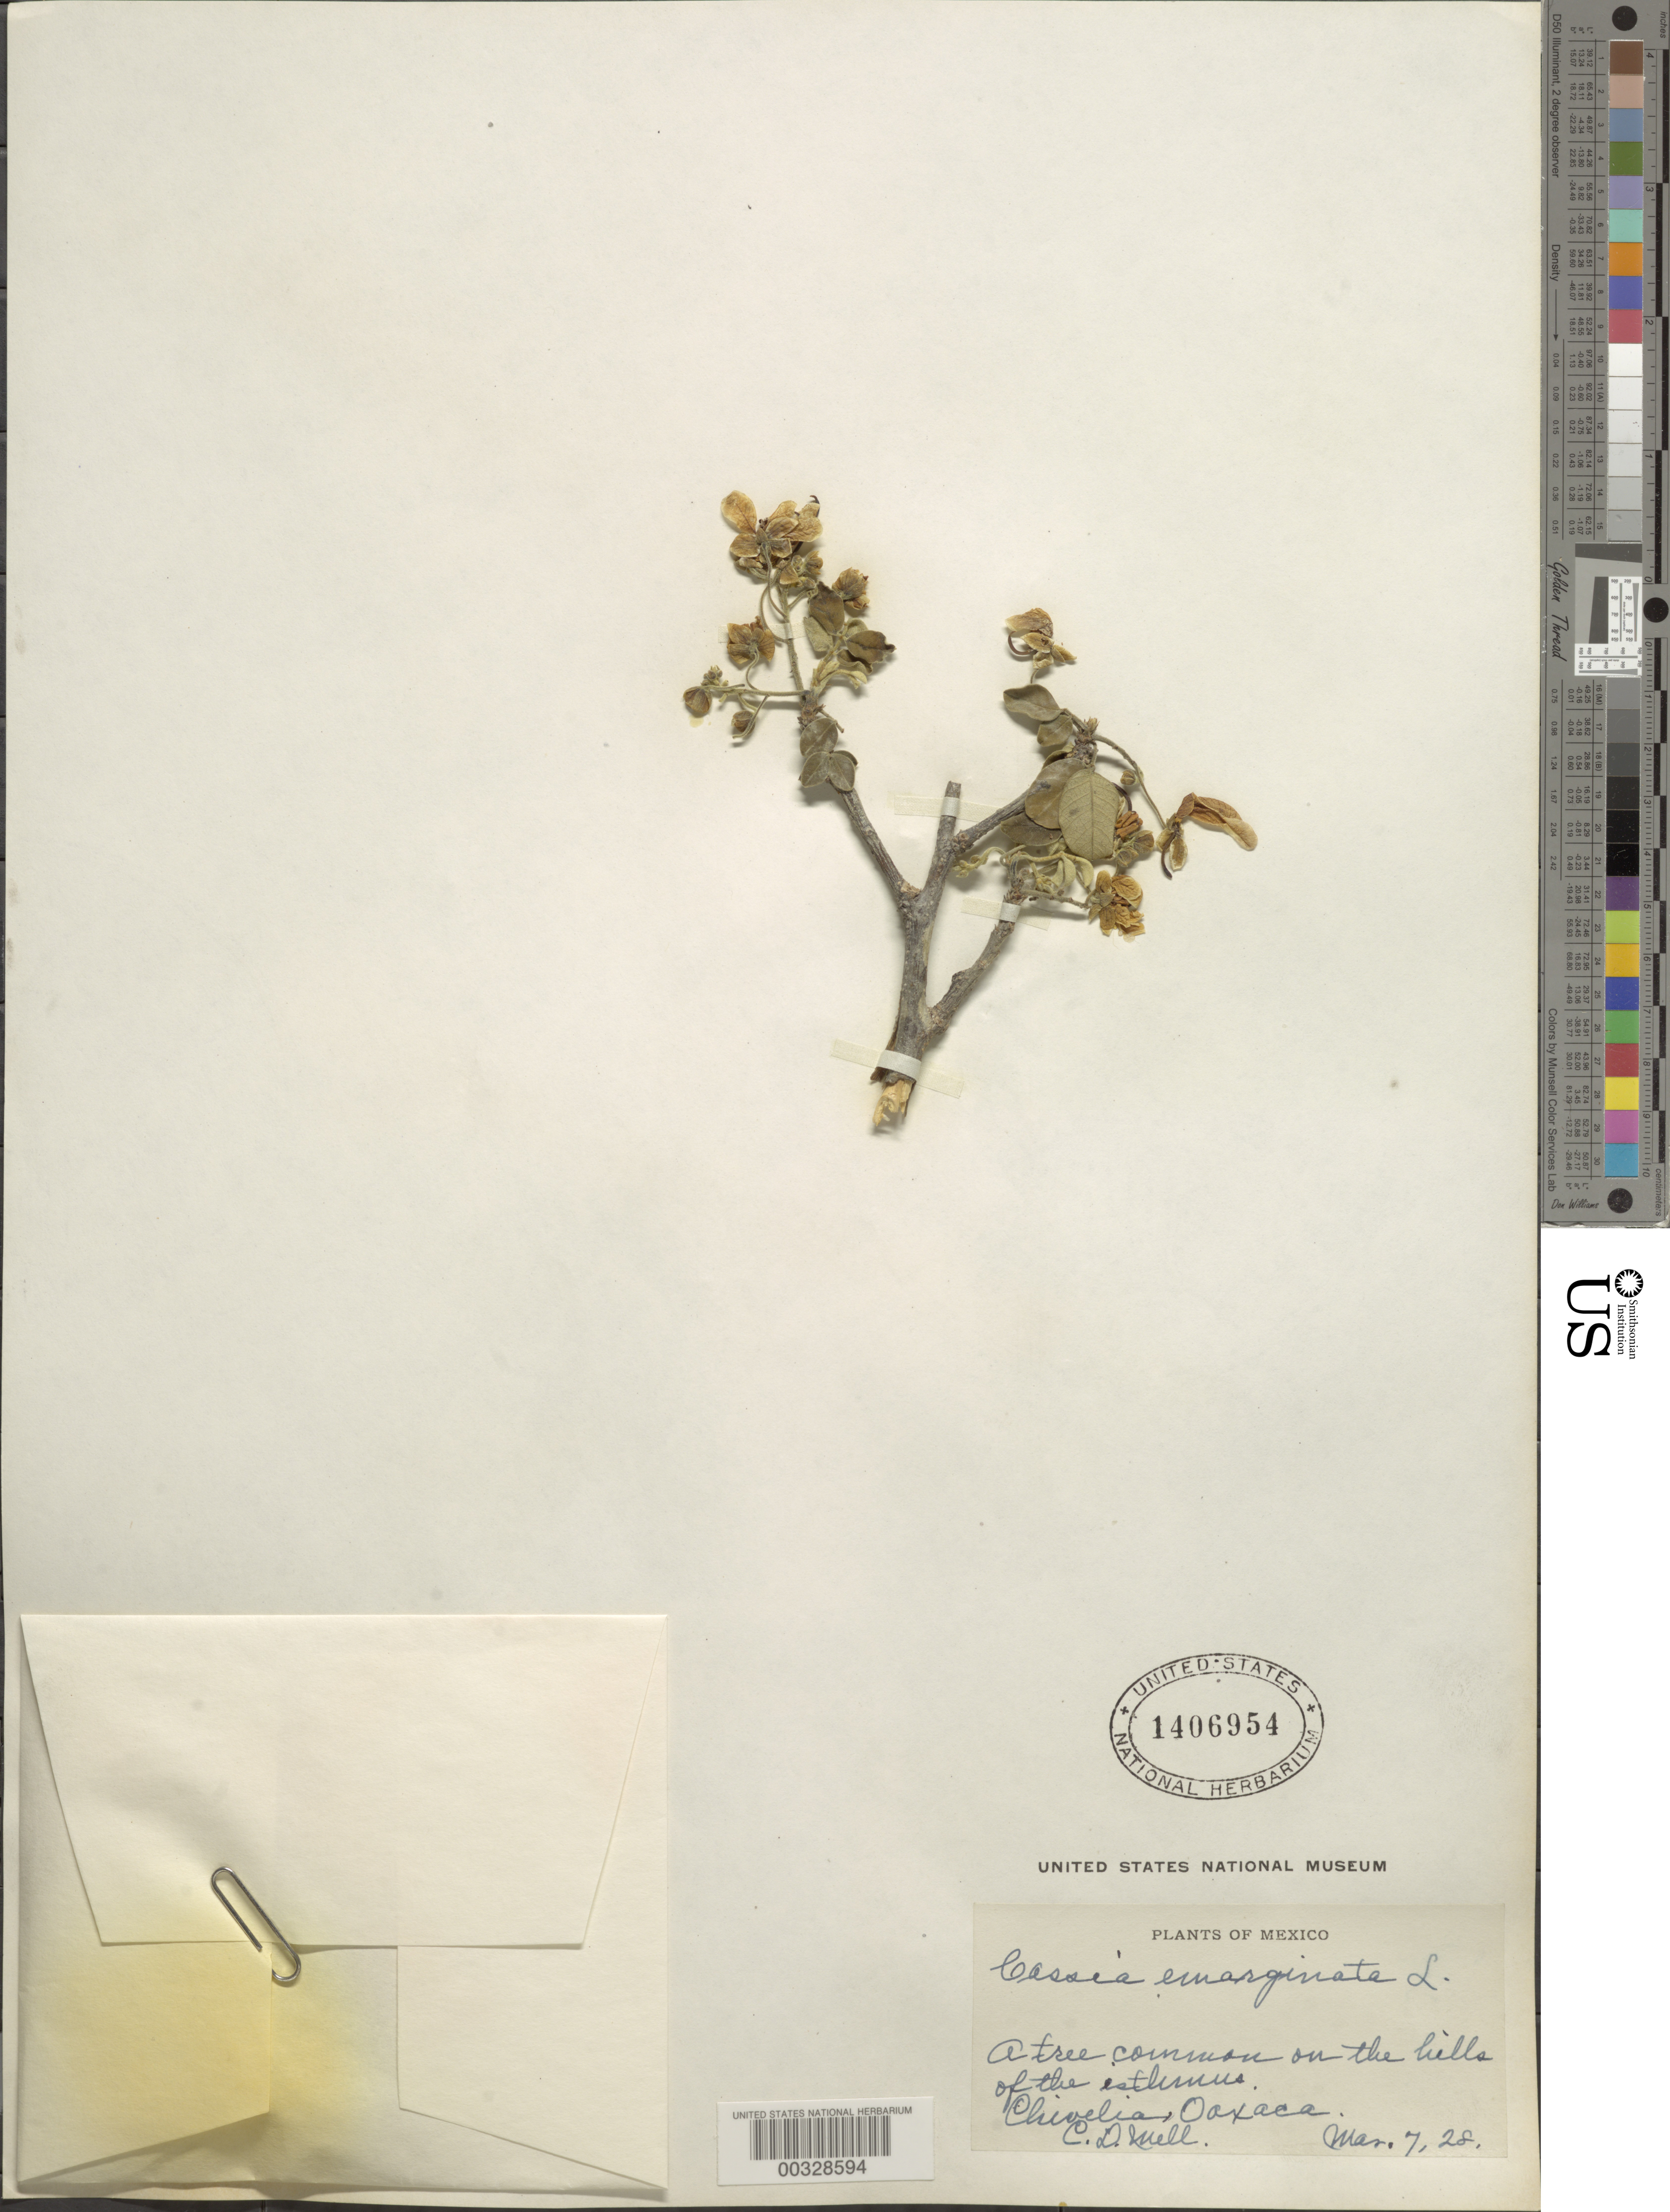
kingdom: Plantae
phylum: Tracheophyta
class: Magnoliopsida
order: Fabales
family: Fabaceae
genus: Senna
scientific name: Senna emarginata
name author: L.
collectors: C. D. Mell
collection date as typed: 07 Mar 1928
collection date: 1928-03-07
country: Mexico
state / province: Oaxaca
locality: Chivelia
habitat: On the hills of the isthmus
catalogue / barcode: US 1406954